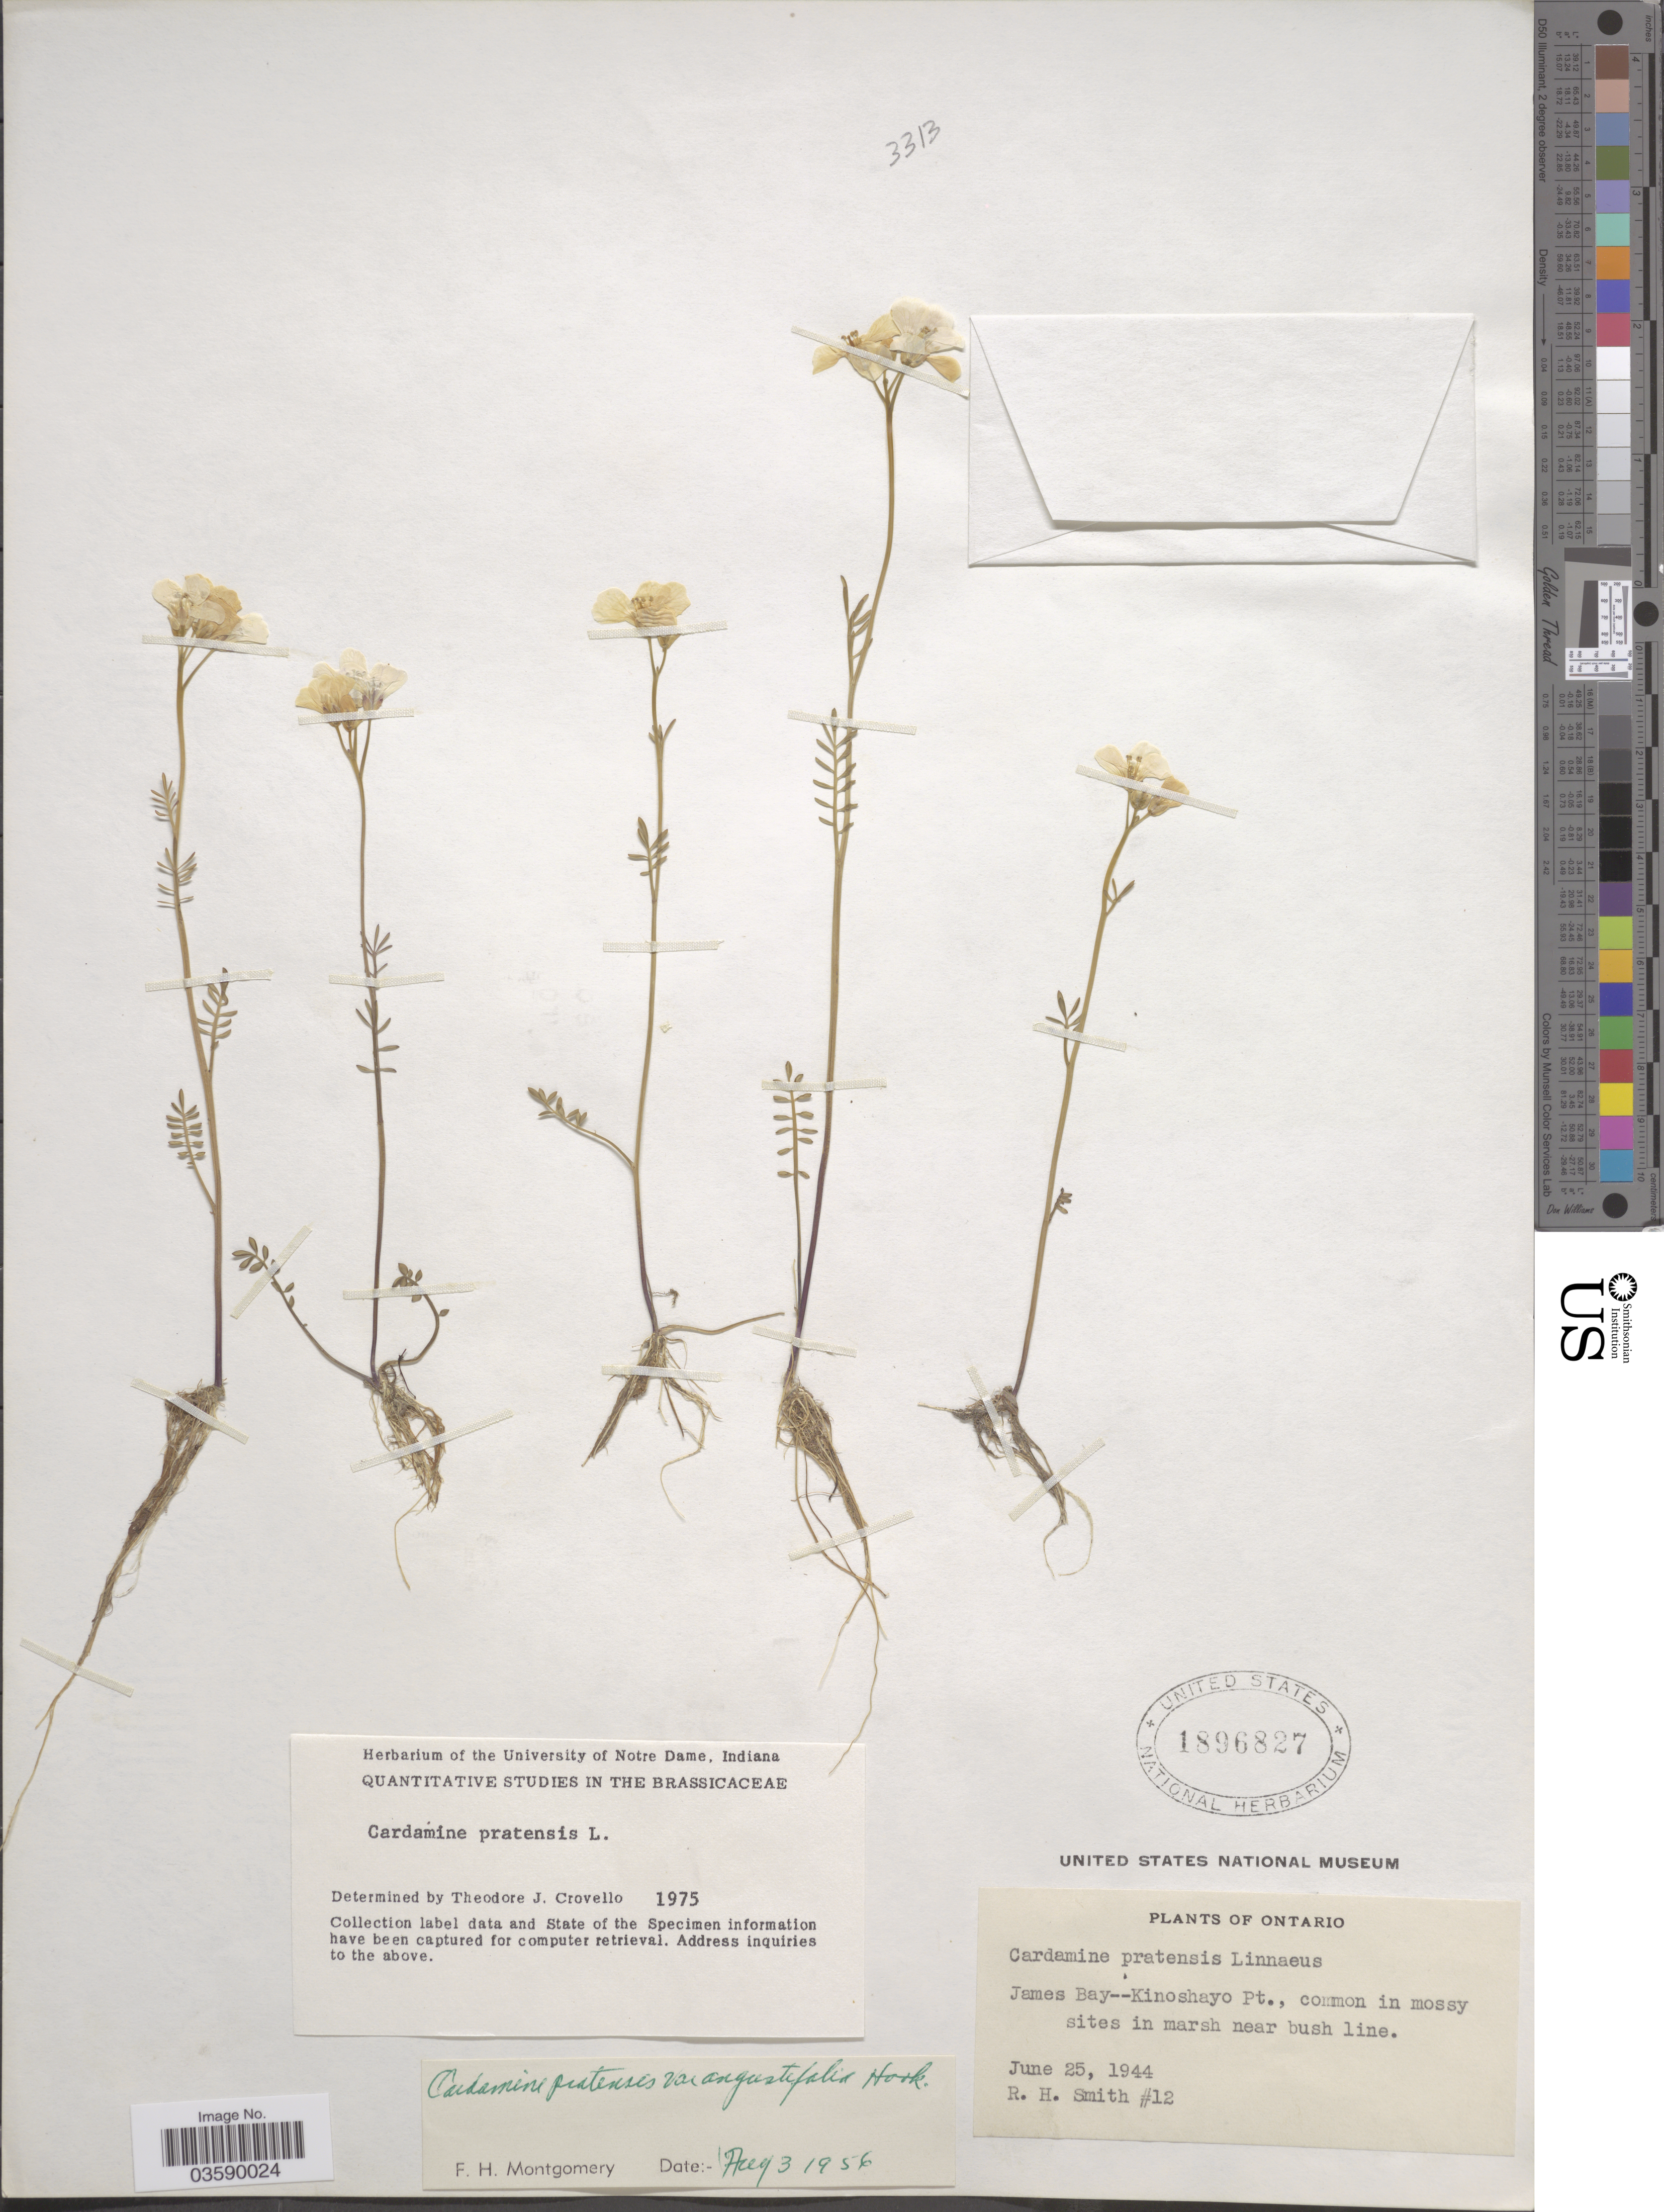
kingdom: Plantae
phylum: Tracheophyta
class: Magnoliopsida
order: Brassicales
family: Brassicaceae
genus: Cardamine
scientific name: Cardamine pratensis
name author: L.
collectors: R. H. Smith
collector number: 12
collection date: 1944-06-25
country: Canada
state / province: Ontario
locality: James Bay -- Kinoshayo Pt., common in mossy sites in marsh near bush line.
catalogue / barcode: US 1896827